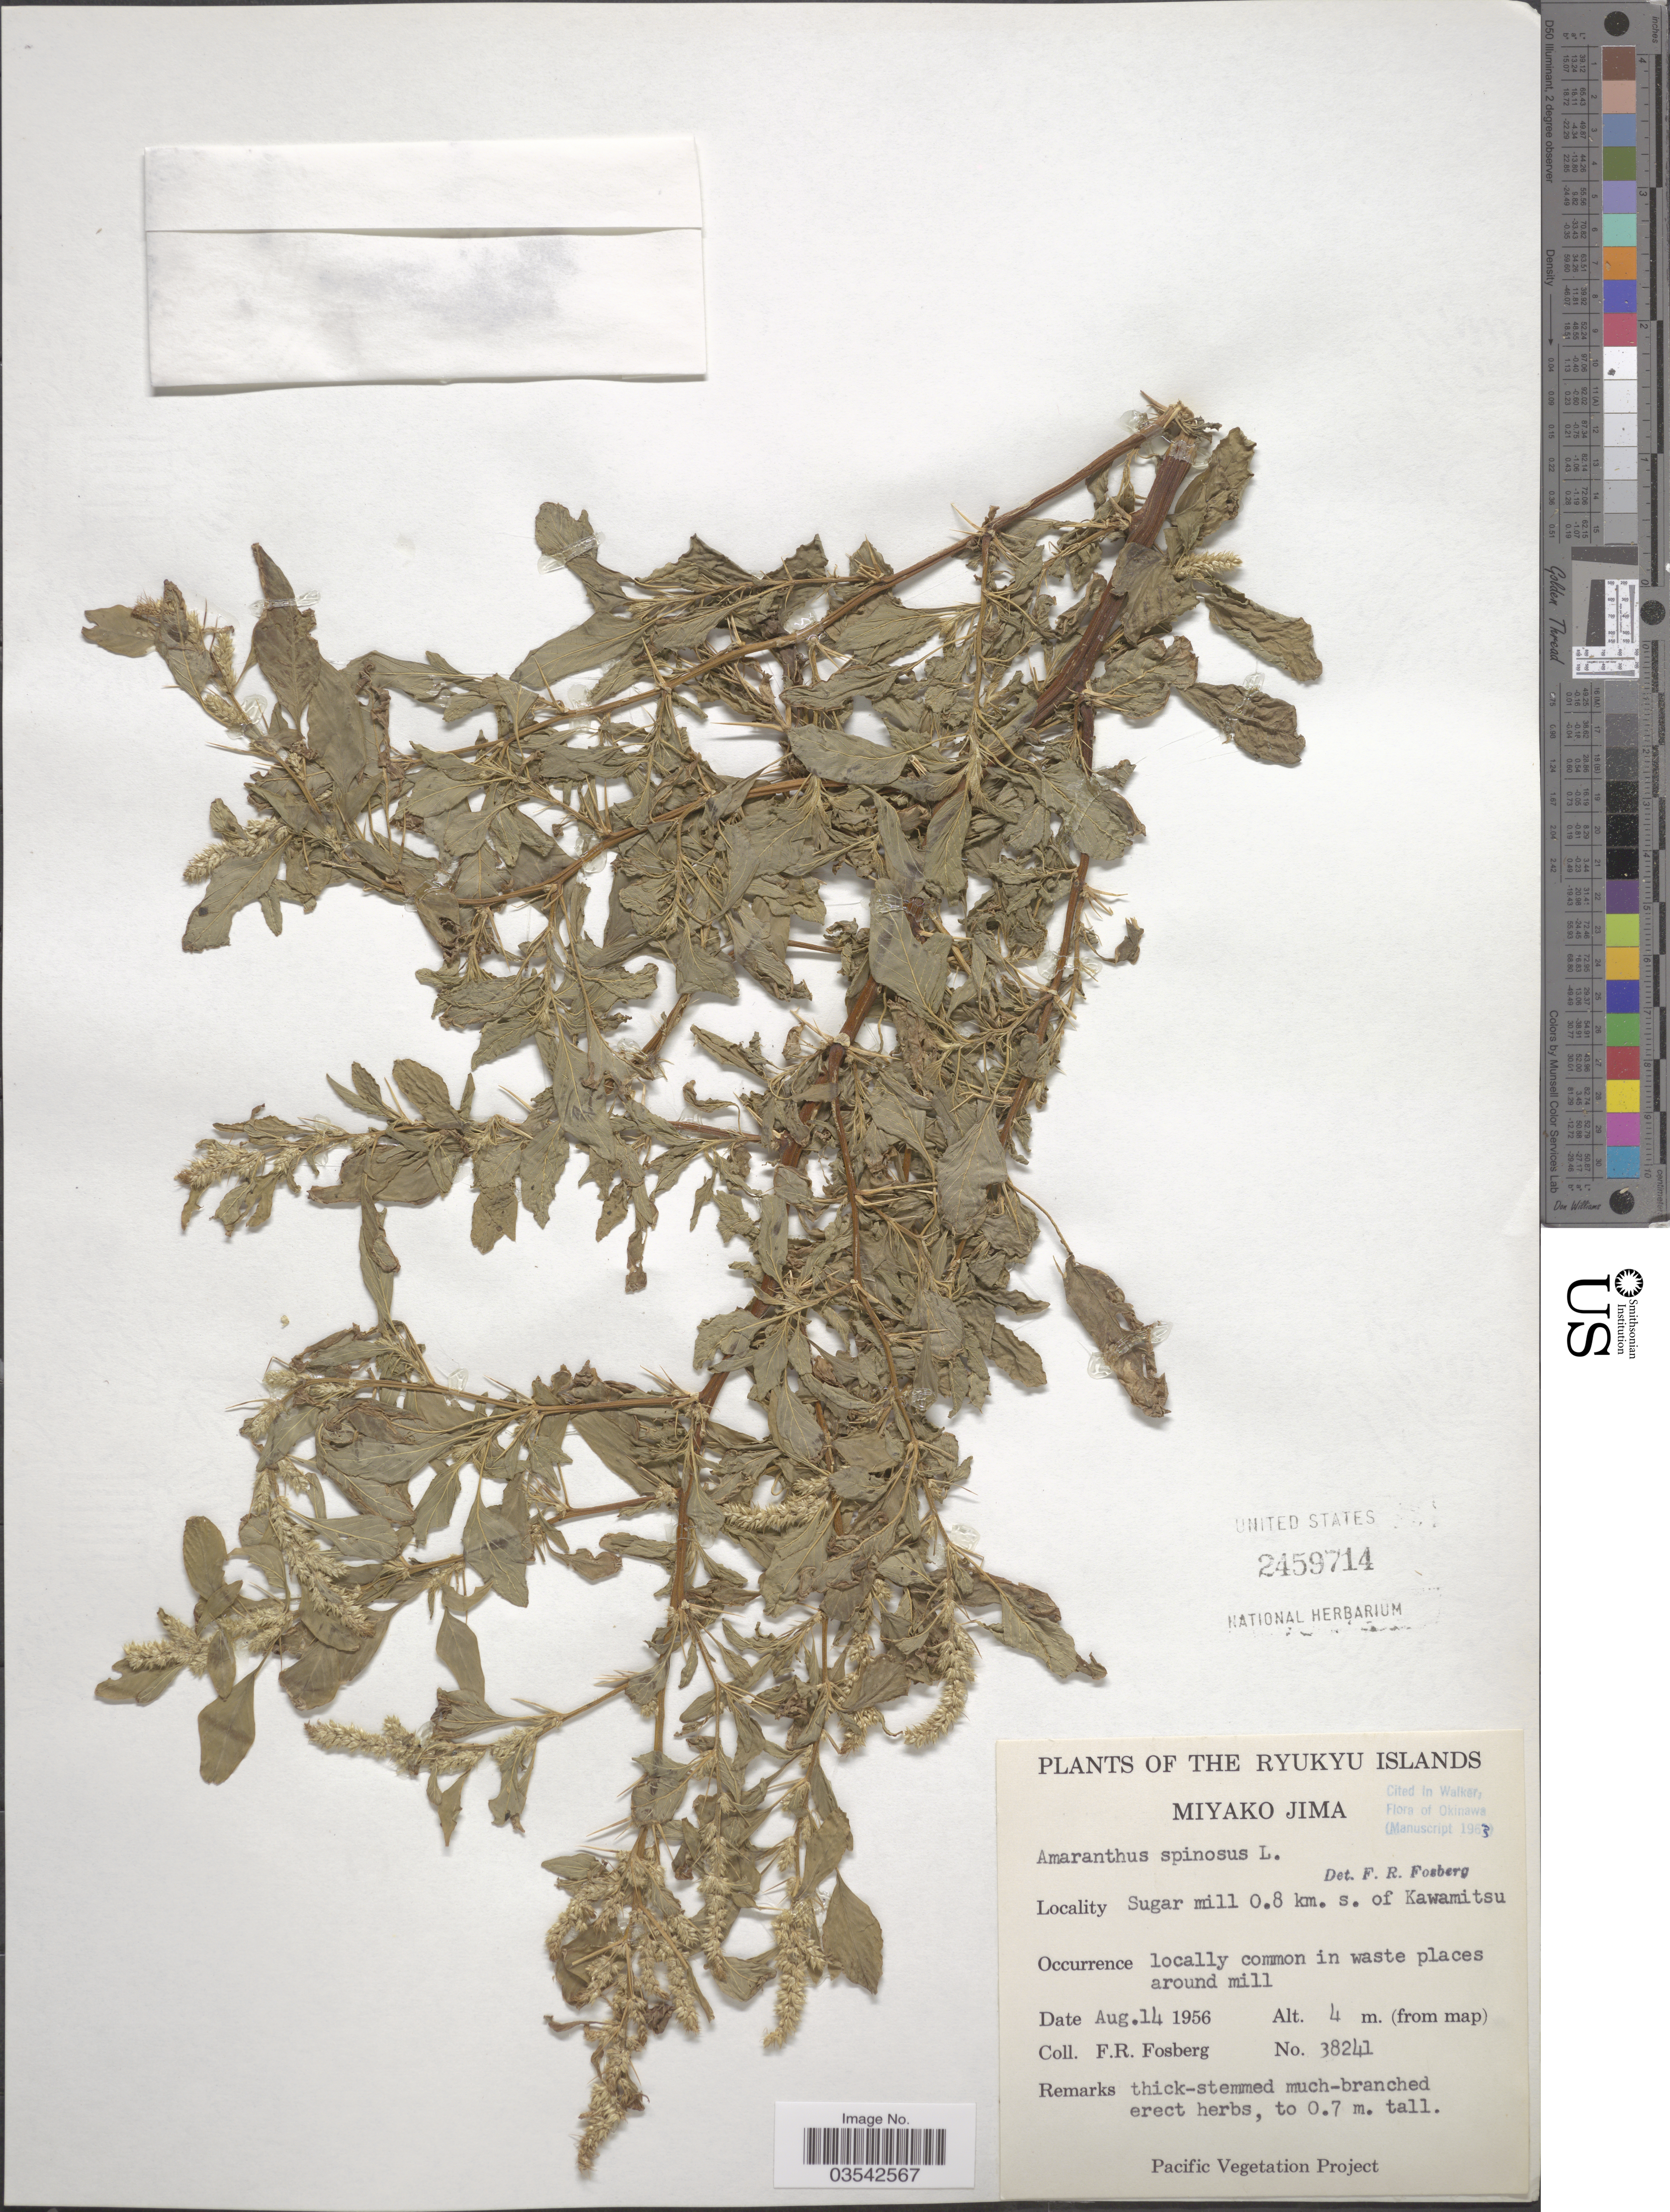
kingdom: Plantae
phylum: Tracheophyta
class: Magnoliopsida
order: Caryophyllales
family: Amaranthaceae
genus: Amaranthus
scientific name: Amaranthus spinosus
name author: L.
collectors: F. R. Fosberg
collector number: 38241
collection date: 1956-08-14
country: Japan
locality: The Ryukyu Islands. Miyako Jima. Sugar mill 0.8 km. s. of Kawamitsu.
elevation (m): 4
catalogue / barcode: US 2459714